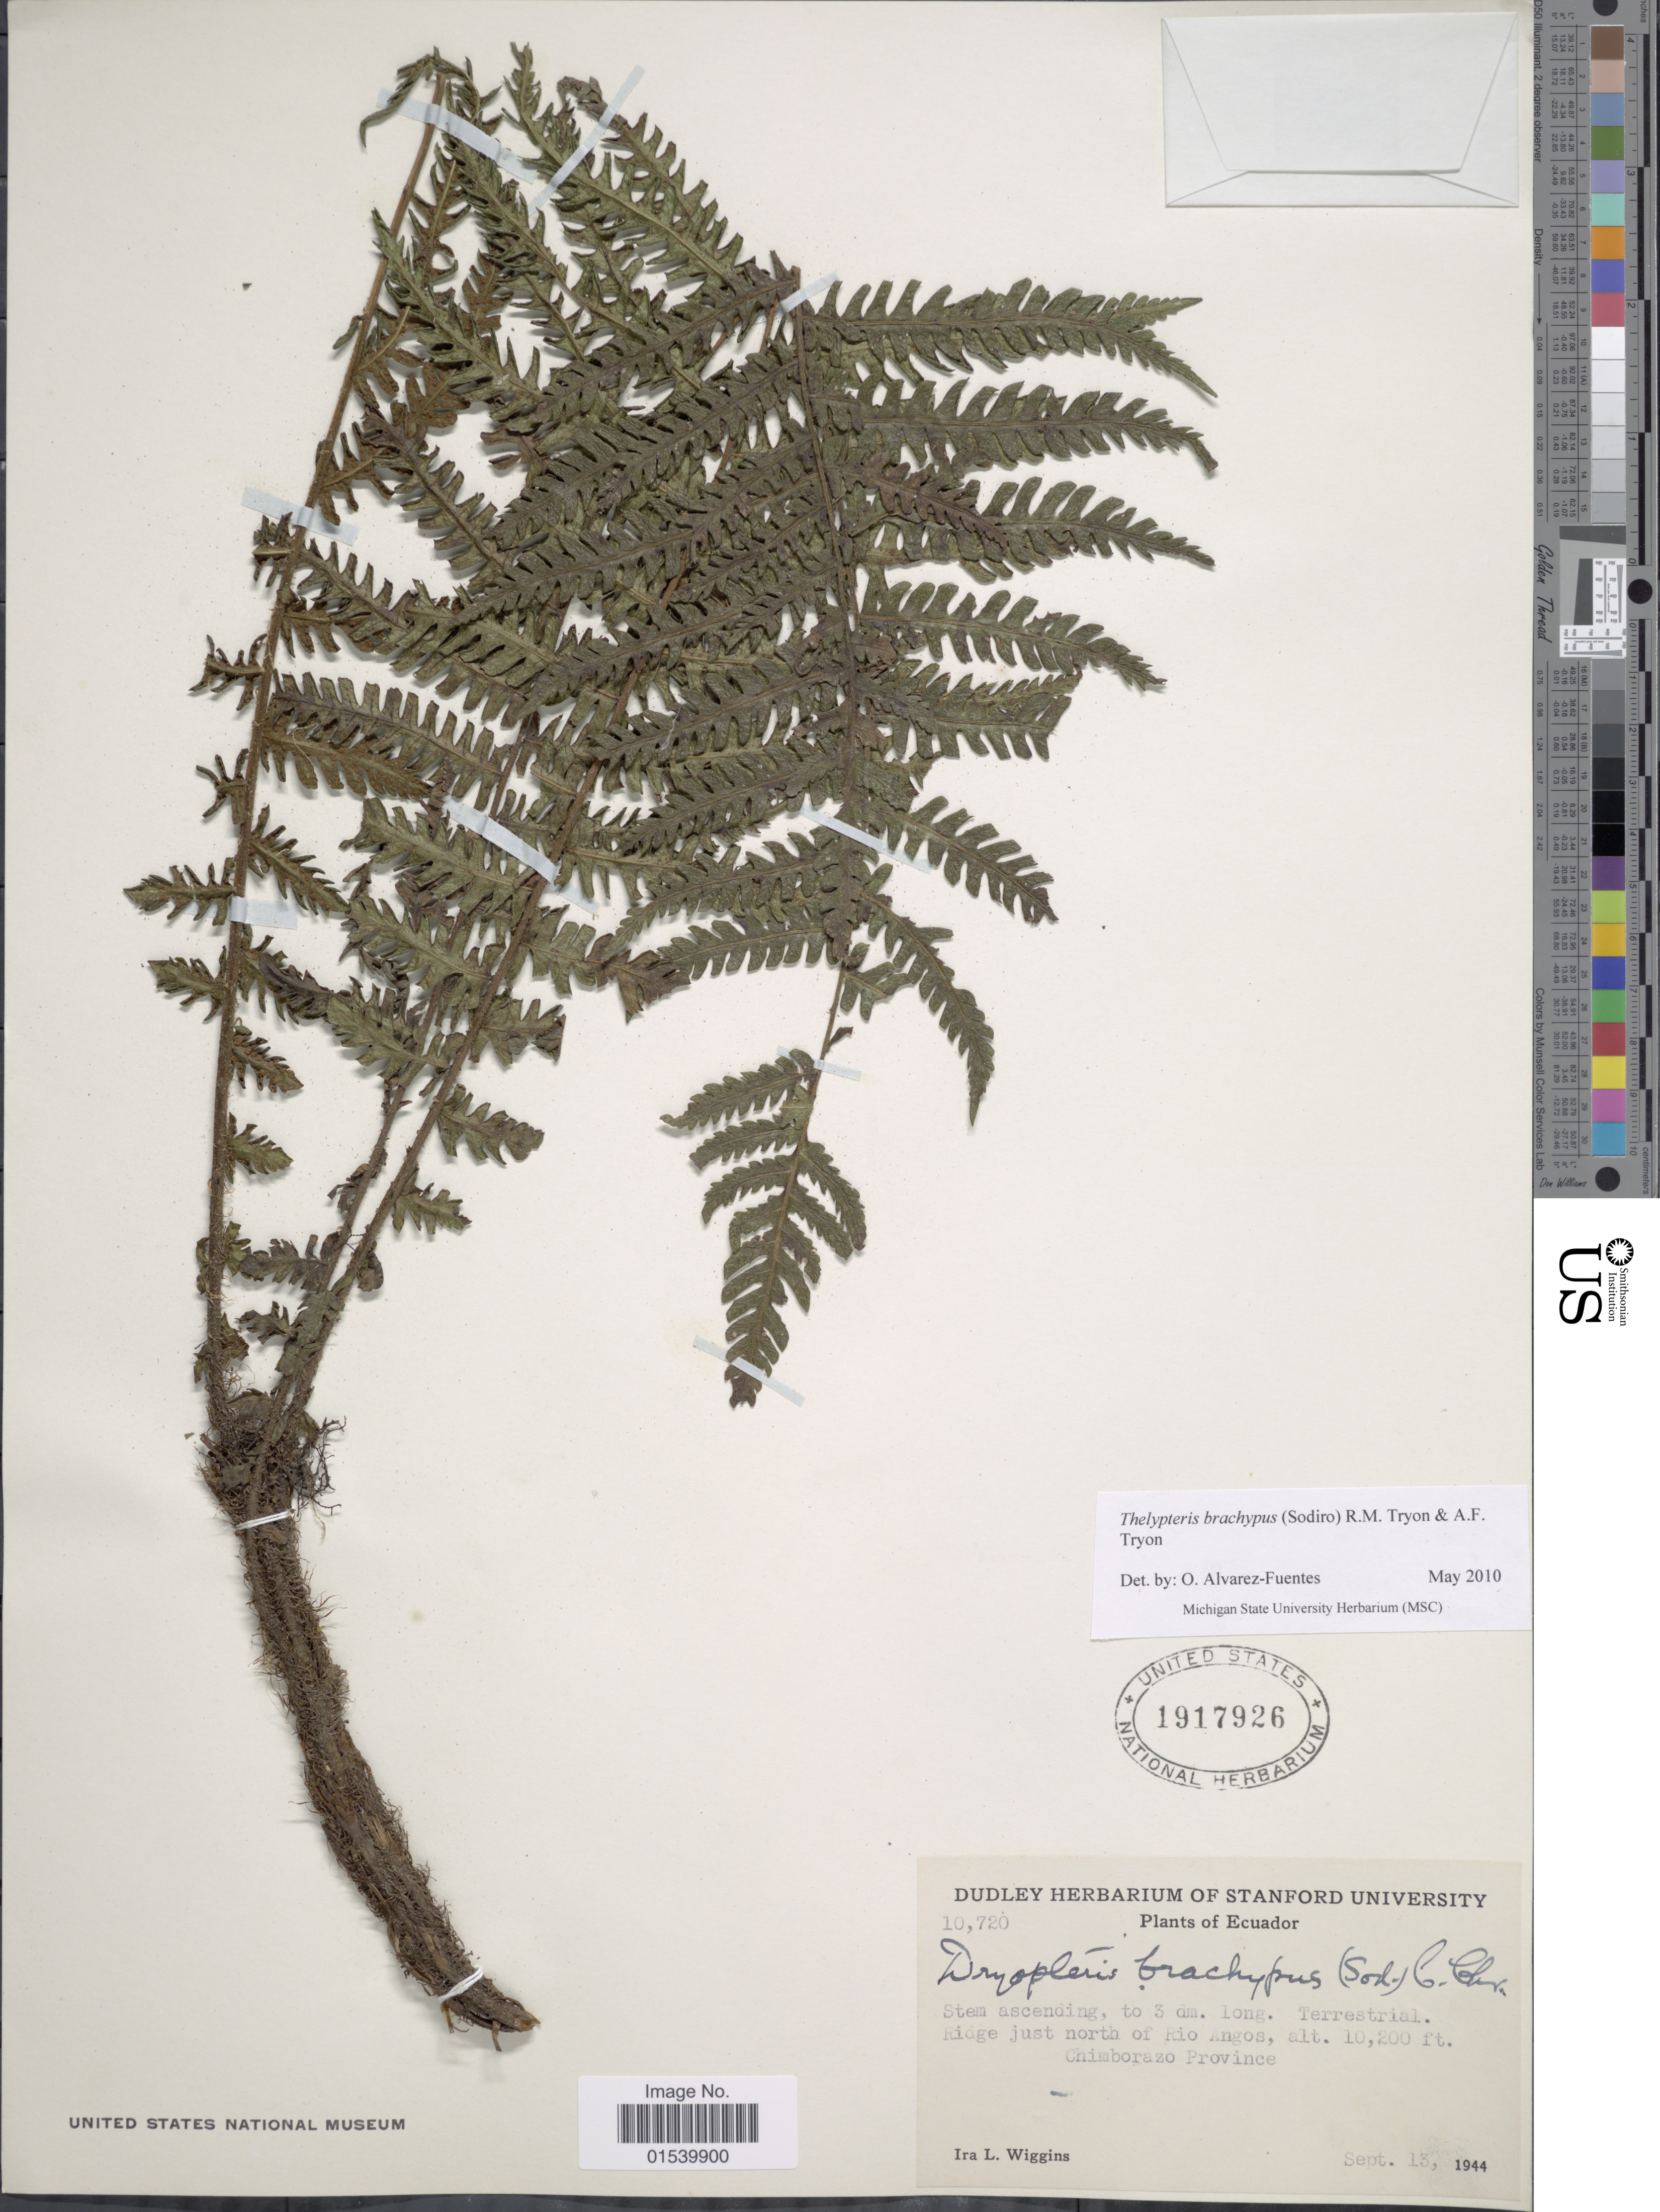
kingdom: Plantae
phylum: Tracheophyta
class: Polypodiopsida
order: Polypodiales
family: Thelypteridaceae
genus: Amauropelta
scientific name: Amauropelta brachypus (Sodiro) comb. nov., ined. 2015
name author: (Sodiro)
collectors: I. L. Wiggins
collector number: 10720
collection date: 1944-09-13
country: Ecuador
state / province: Chimborazo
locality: Ridge just north of Rio Angos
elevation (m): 3109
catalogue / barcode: US 1917926